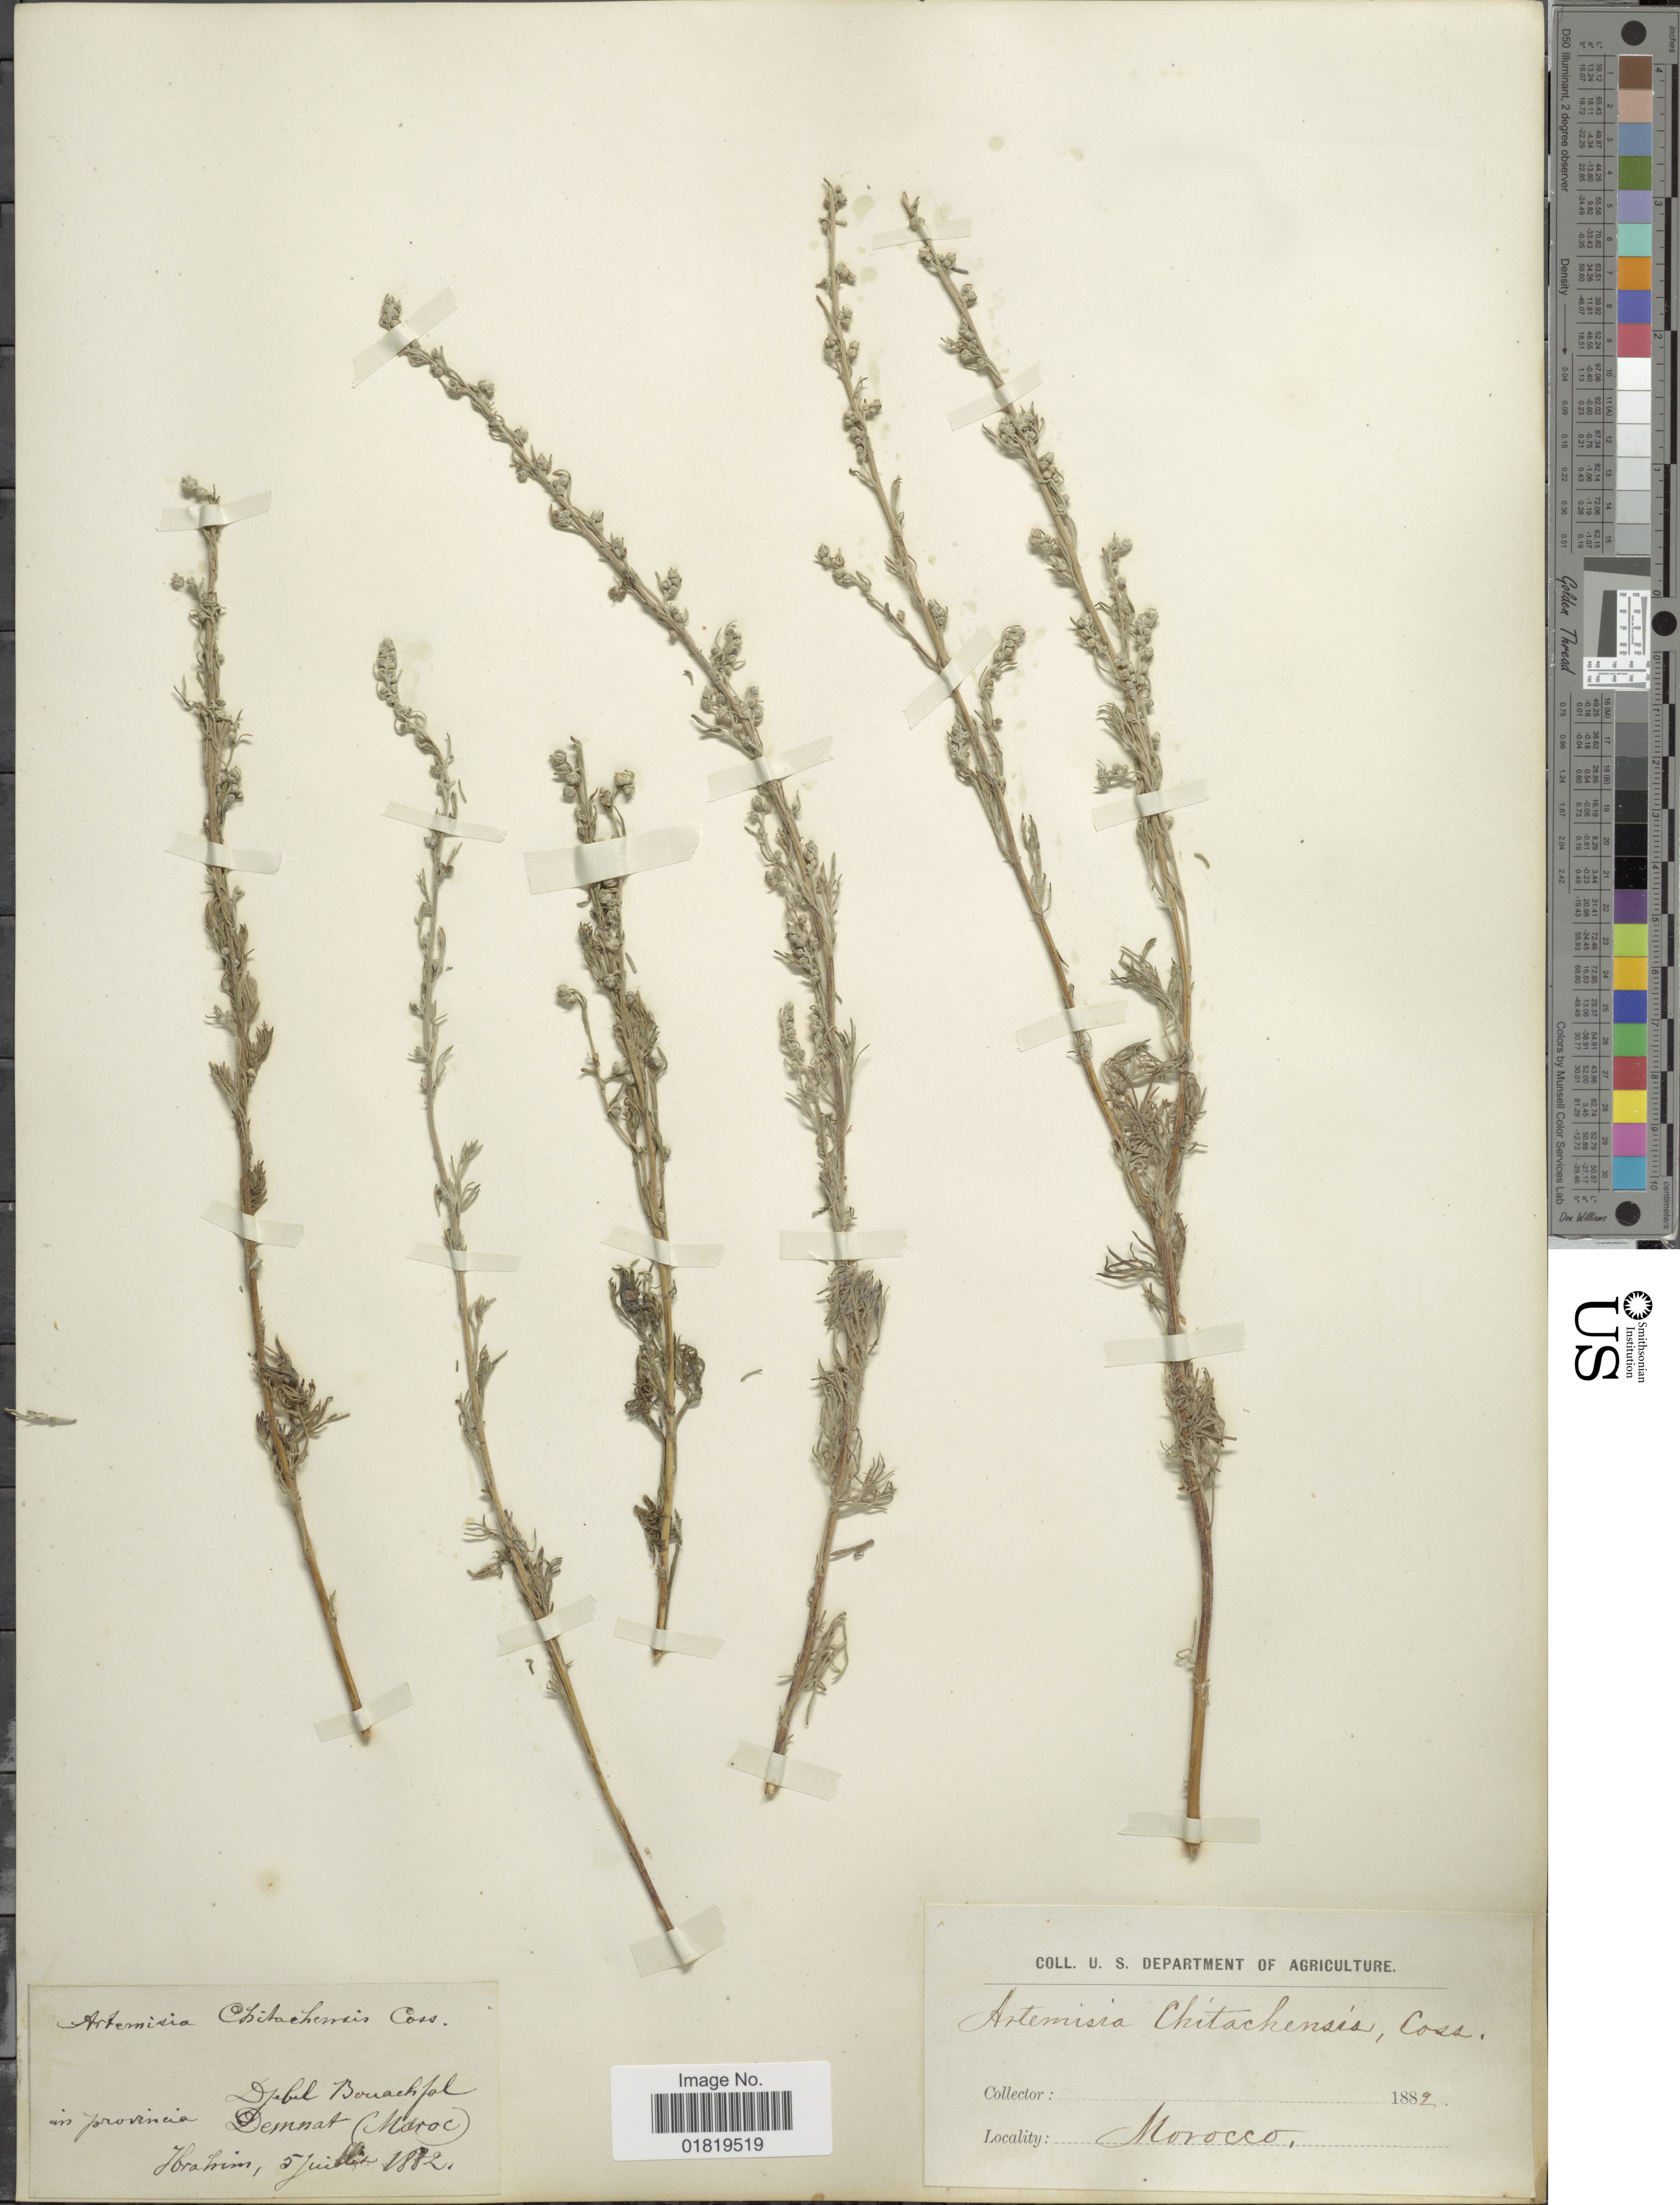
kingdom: Plantae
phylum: Tracheophyta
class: Magnoliopsida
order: Asterales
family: Asteraceae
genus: Artemisia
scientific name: Artemisia chitachensis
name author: Coss.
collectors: U.S. Department of Agriculture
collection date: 1882-07-05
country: Morocco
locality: Djebel Bouachfal, in provincia Demnat.